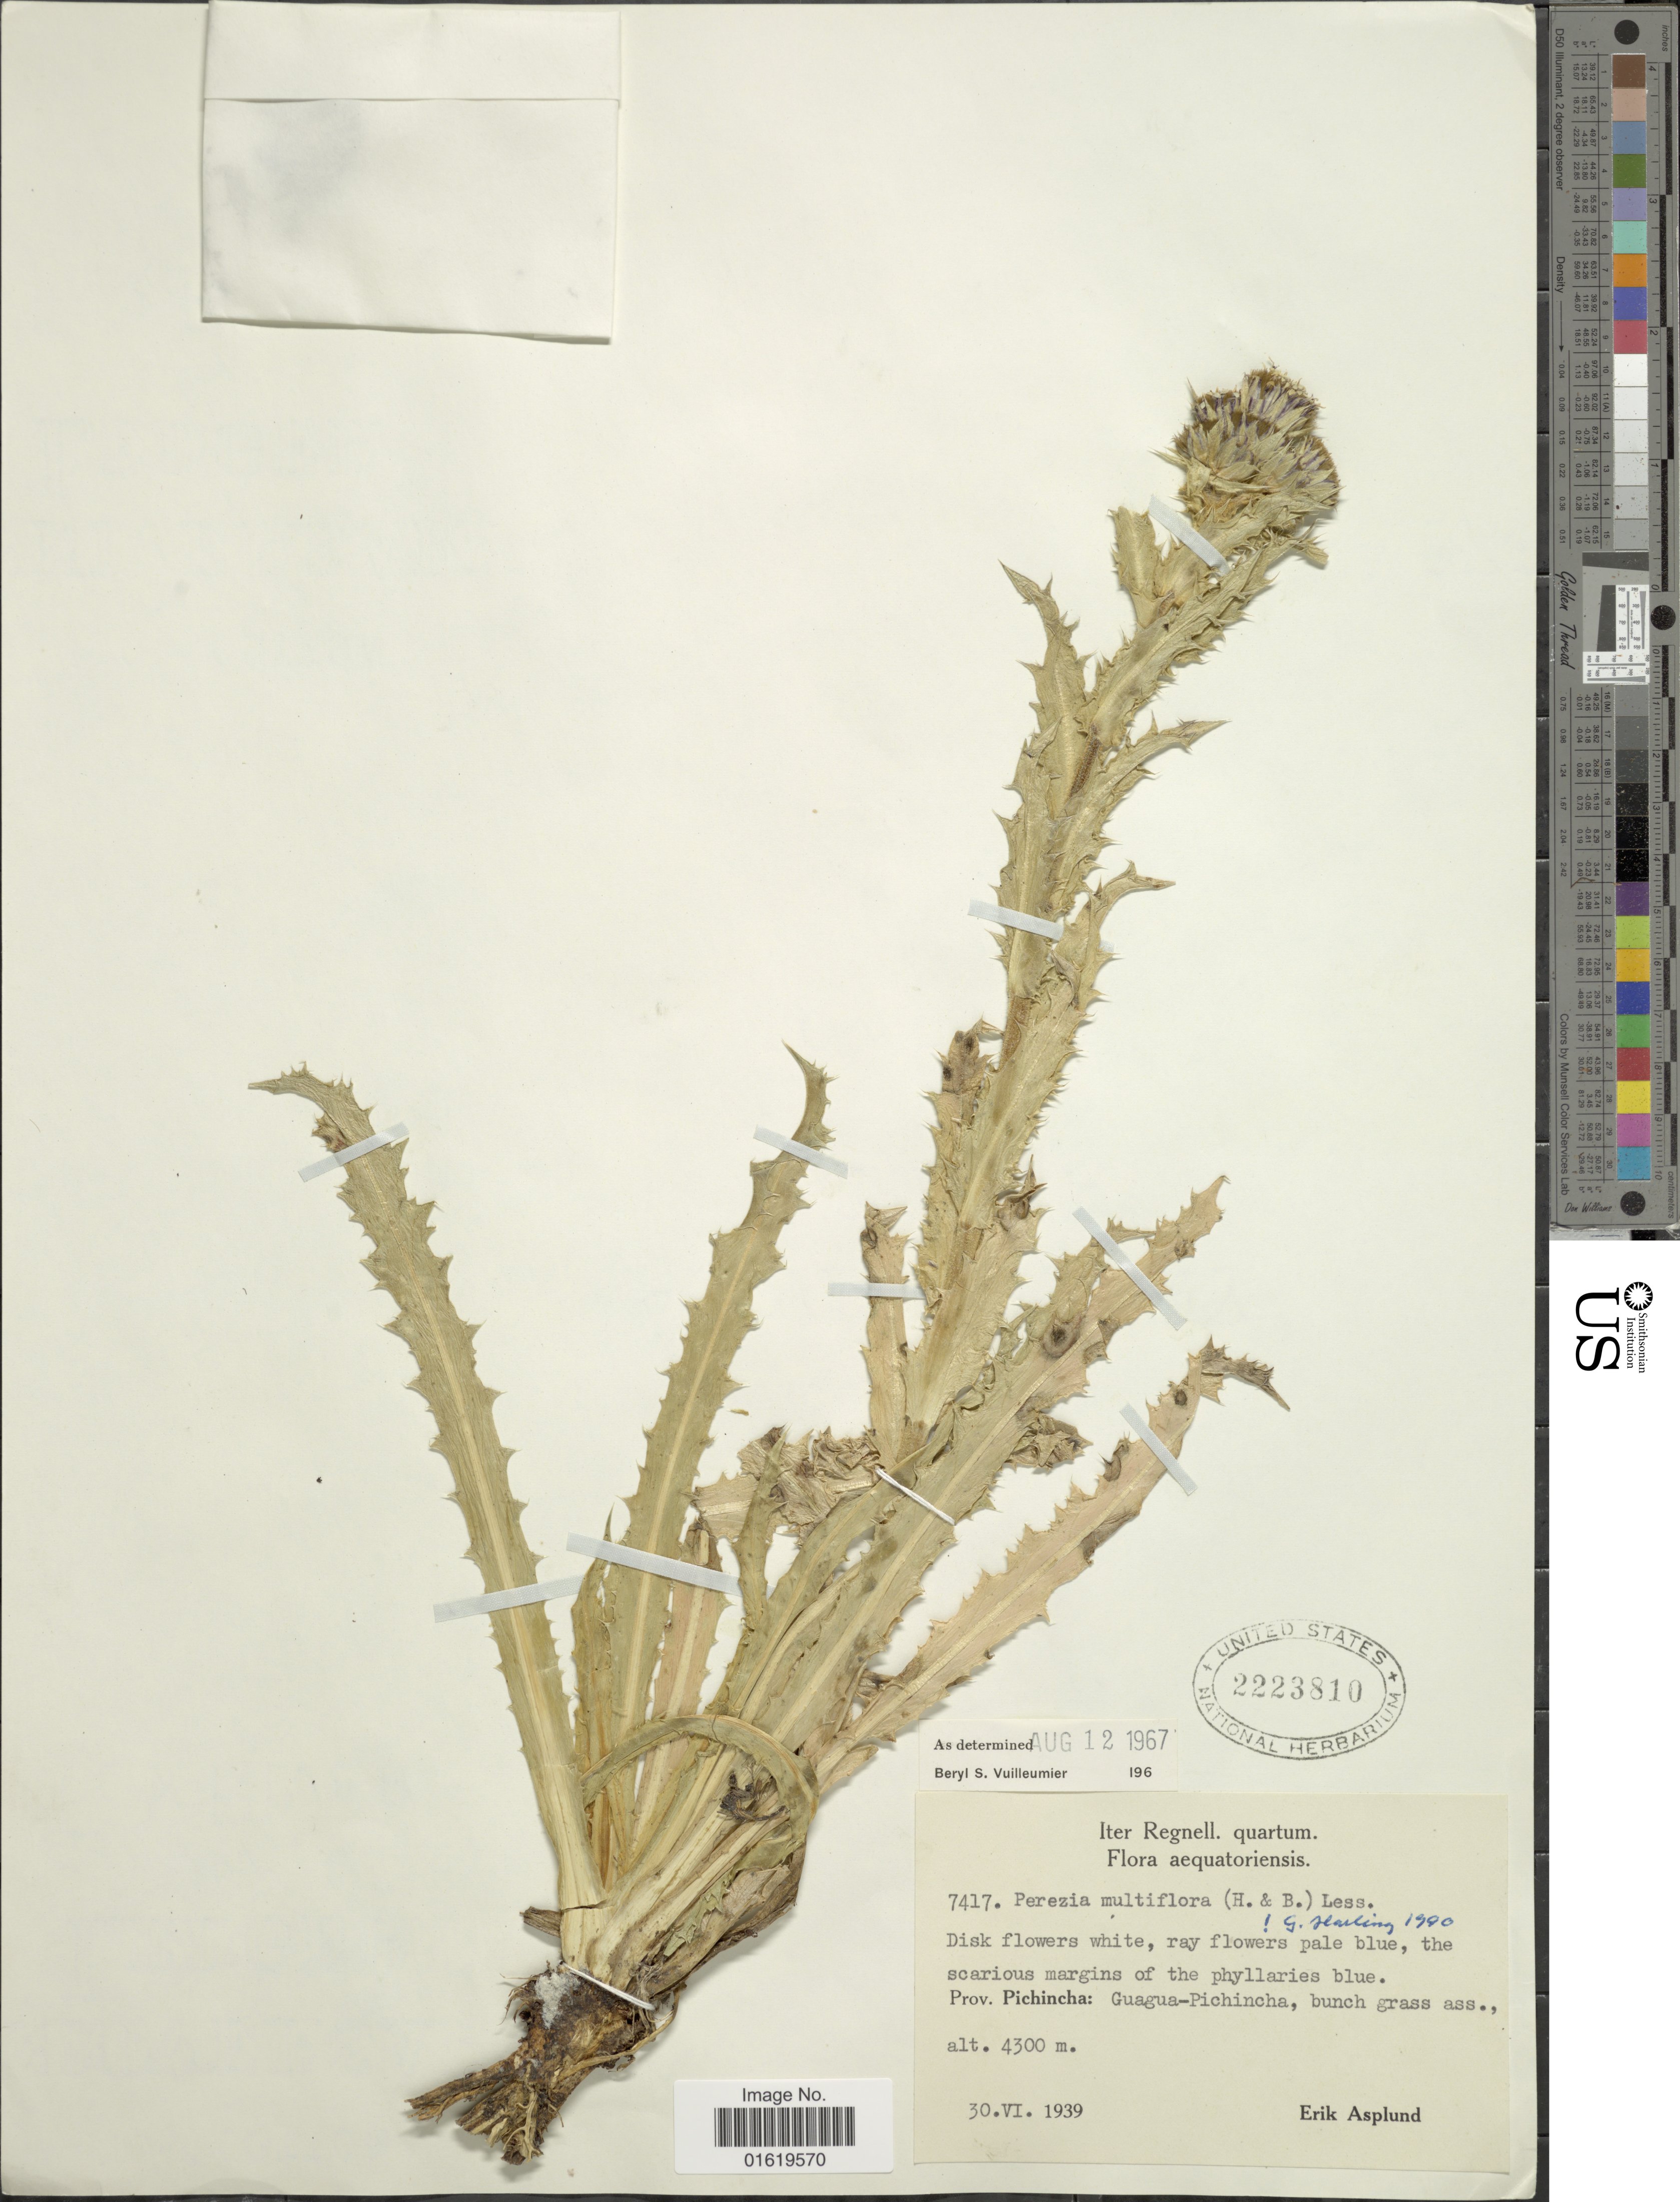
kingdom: Plantae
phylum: Tracheophyta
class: Magnoliopsida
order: Asterales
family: Asteraceae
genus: Perezia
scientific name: Perezia multiflora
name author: Less.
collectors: E. Asplund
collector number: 7417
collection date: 1939-06-30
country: Ecuador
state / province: Pichincha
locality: Prov. Pichincha: Guagua-Pichincha, bunch grass ass.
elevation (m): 4300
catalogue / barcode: US 2223810